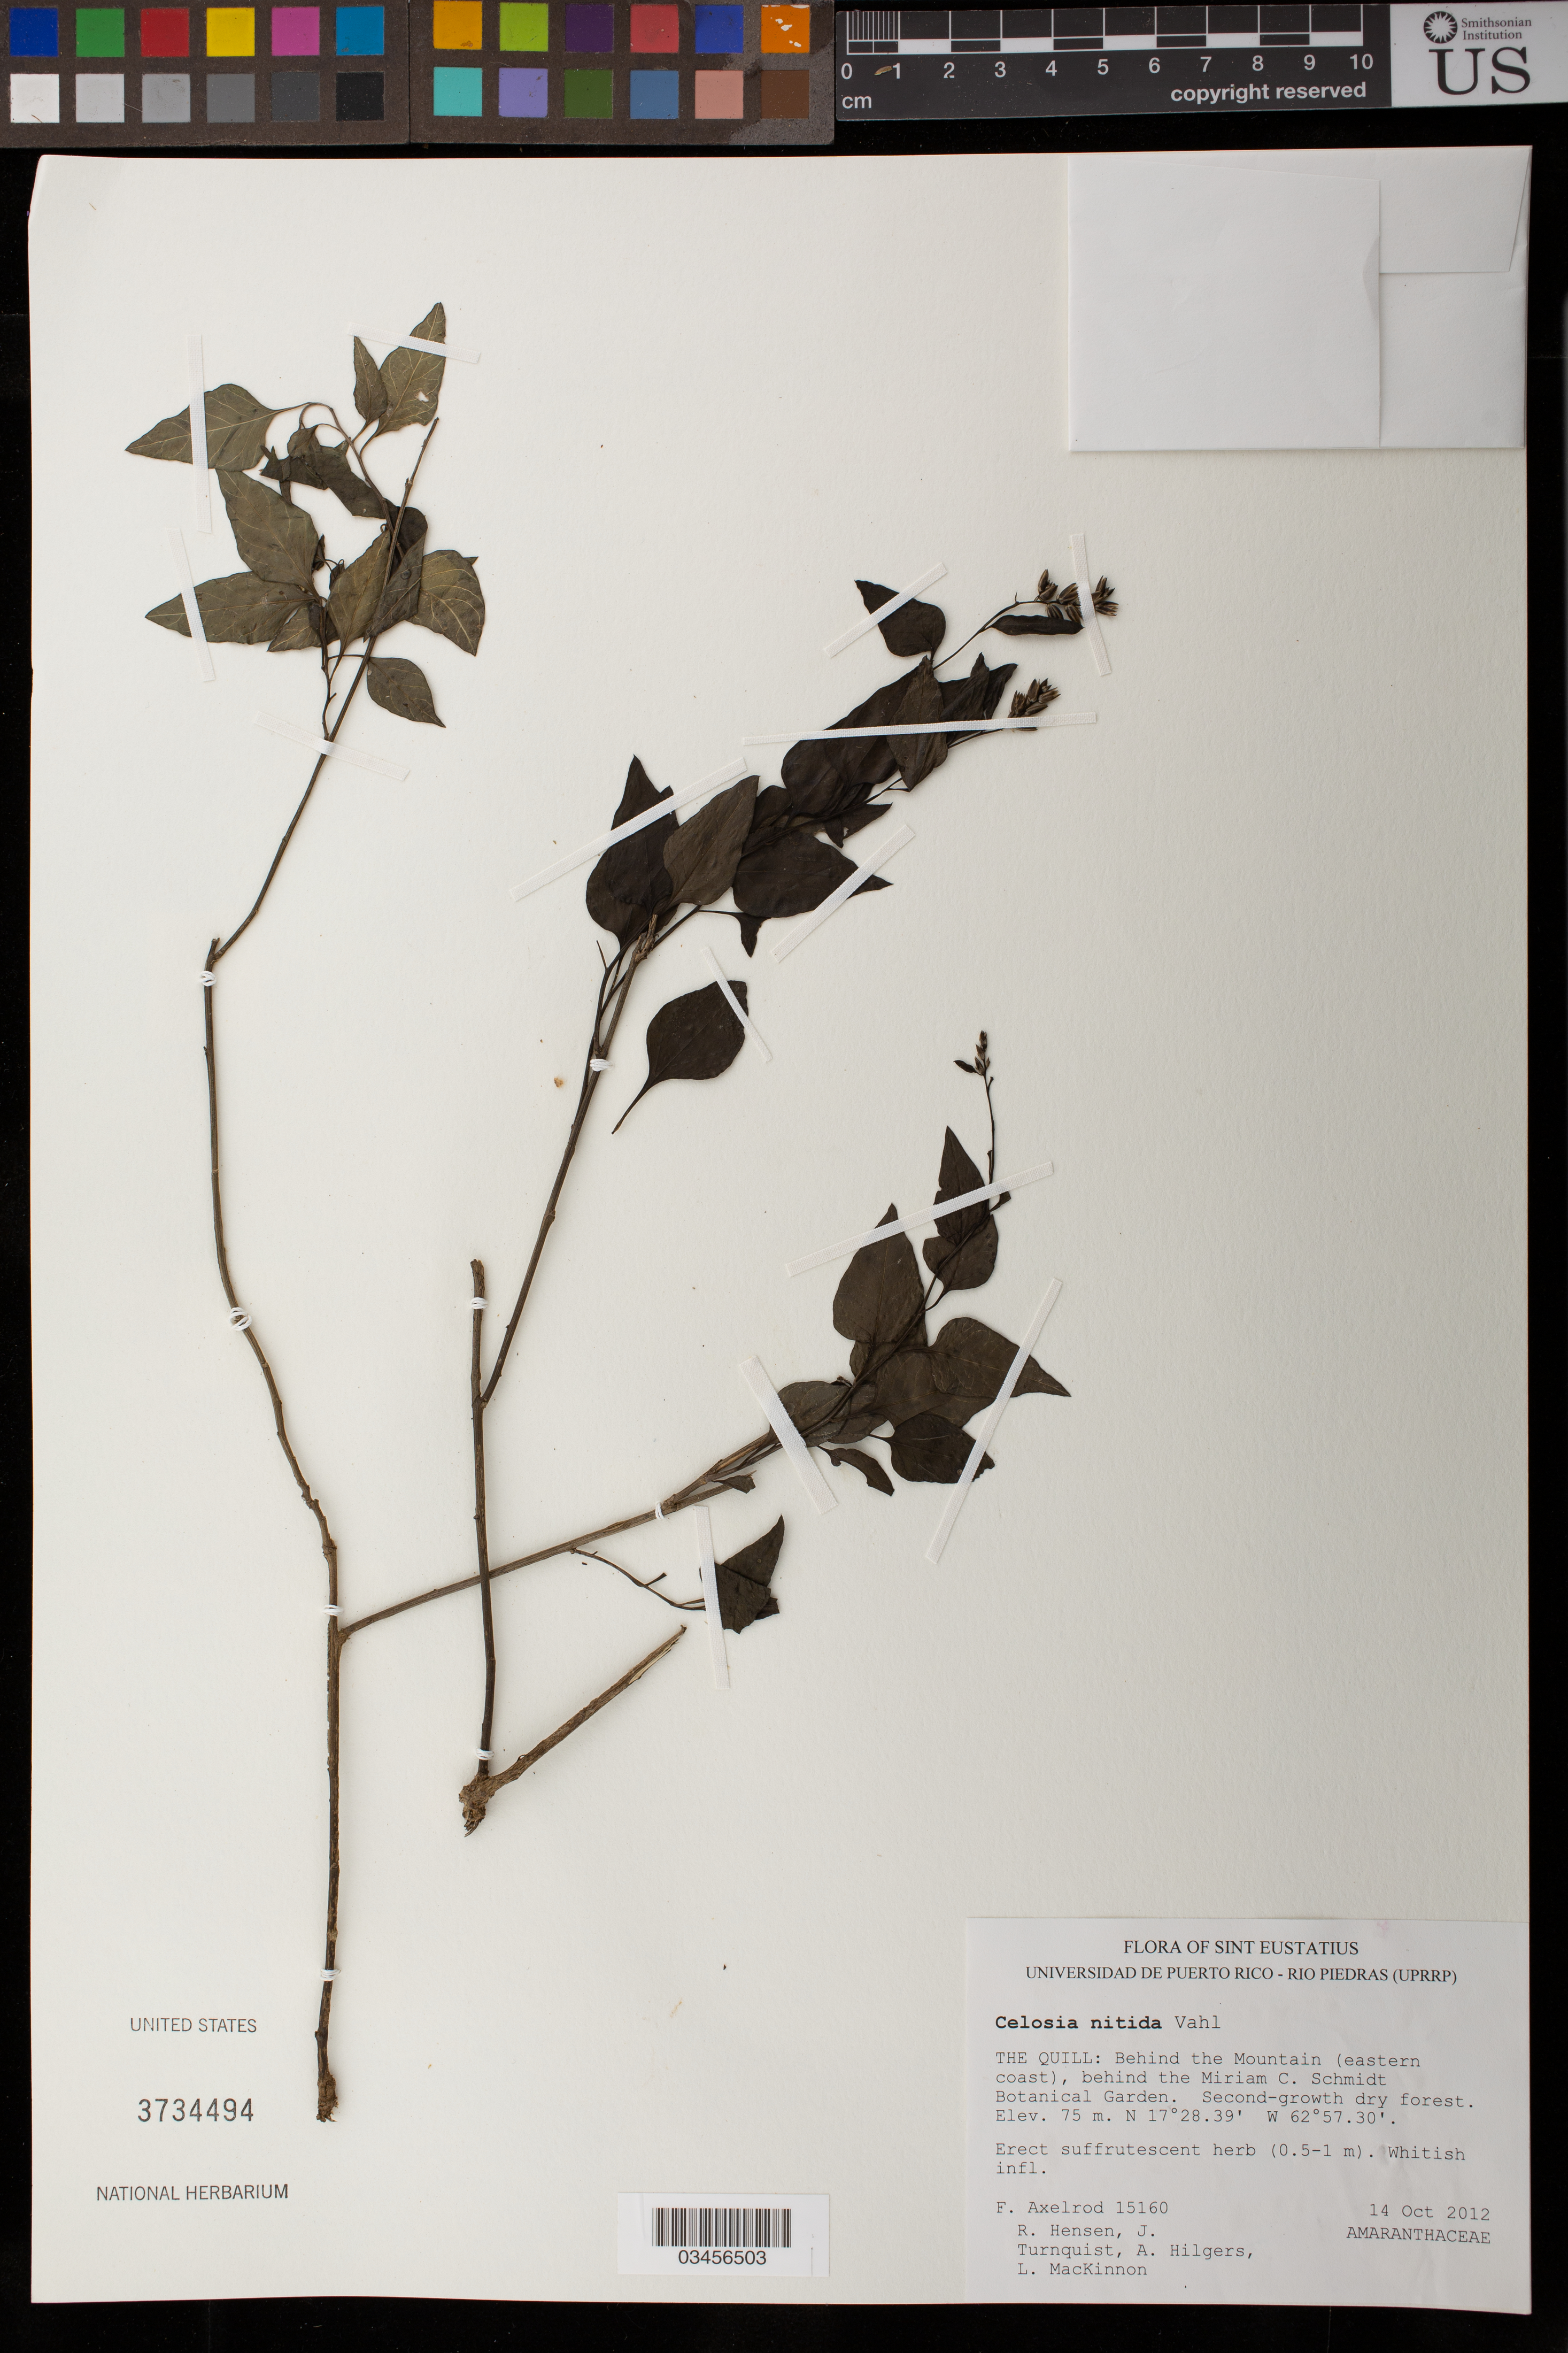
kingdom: Plantae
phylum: Tracheophyta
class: Magnoliopsida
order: Gentianales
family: Apocynaceae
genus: Oxypetalum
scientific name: Oxypetalum dombeyanum Decne.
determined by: Goyder, D. J.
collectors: R. S. Williams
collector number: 58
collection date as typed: Mar. 9, 1902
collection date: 1902-03-09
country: Bolivia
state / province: La Paz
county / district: Franz Tamayo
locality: Apolo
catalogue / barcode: US 1134799